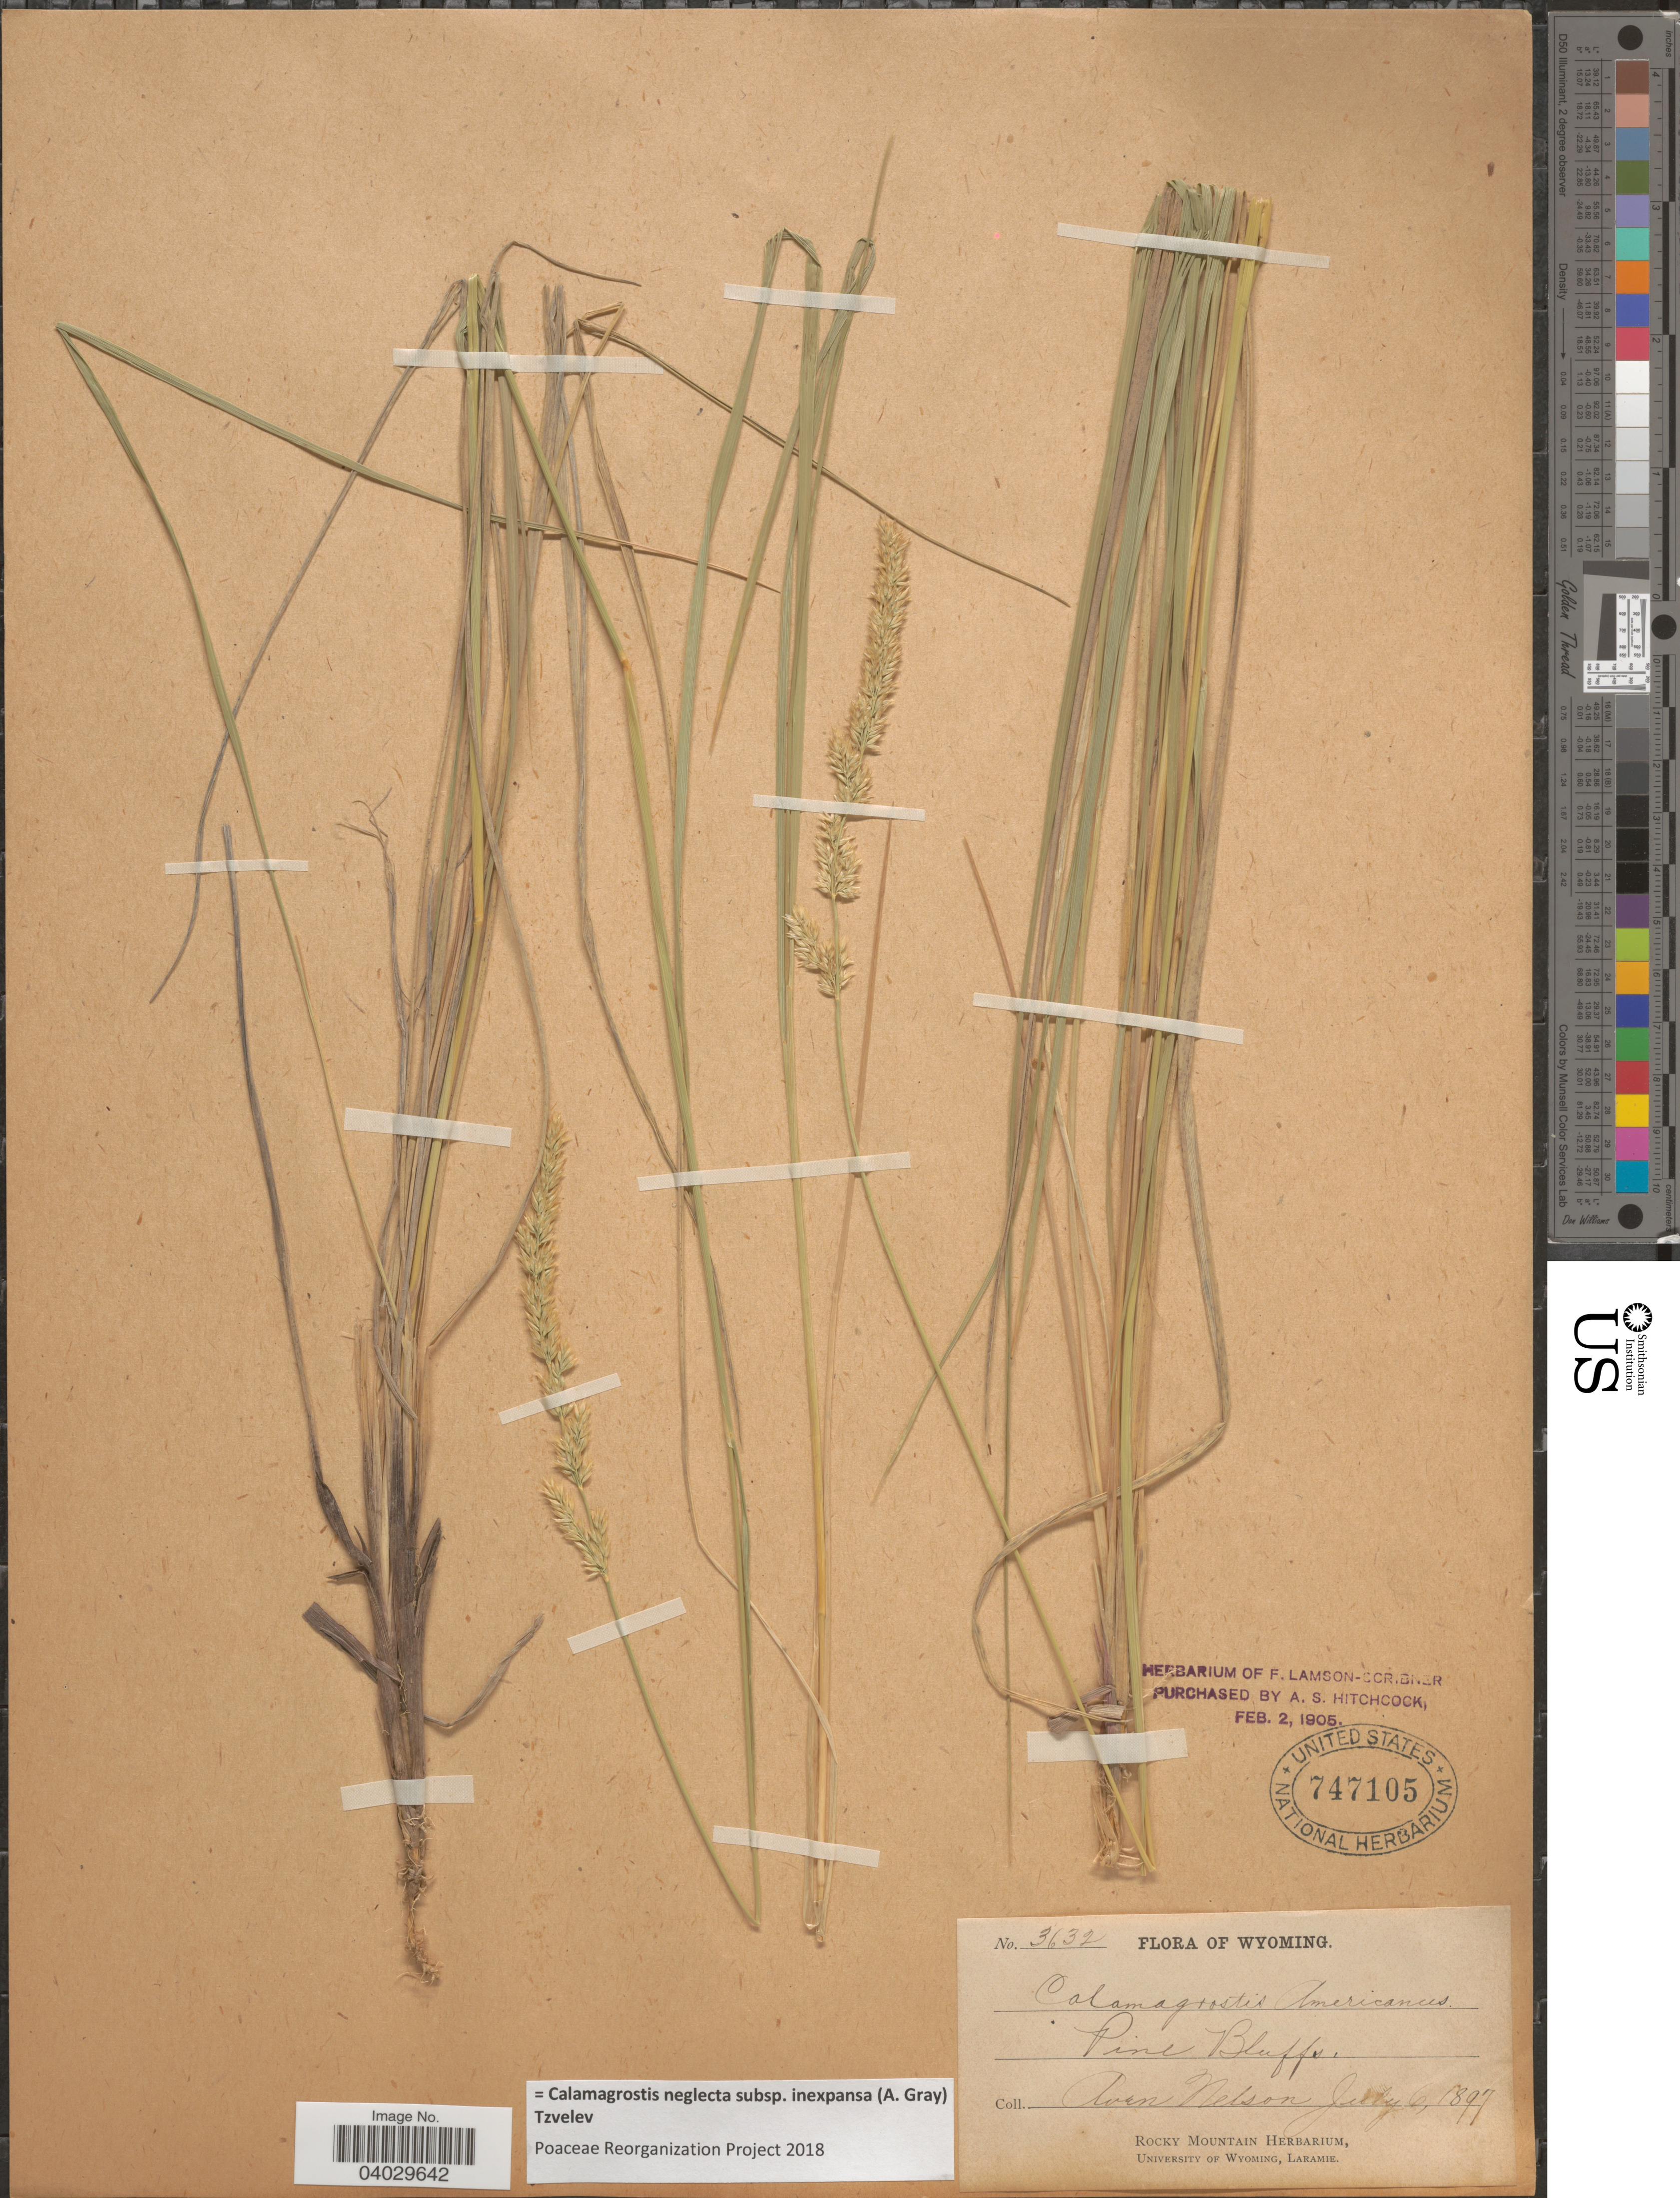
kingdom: Plantae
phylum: Tracheophyta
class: Liliopsida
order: Poales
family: Poaceae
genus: Calamagrostis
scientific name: Calamagrostis neglecta subsp. inexpansa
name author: (A. Gray) Tzvelev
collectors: A. Nelson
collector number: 3632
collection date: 1897-07-06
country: United States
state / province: Wyoming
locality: Pine Bluffs.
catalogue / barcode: US 747105